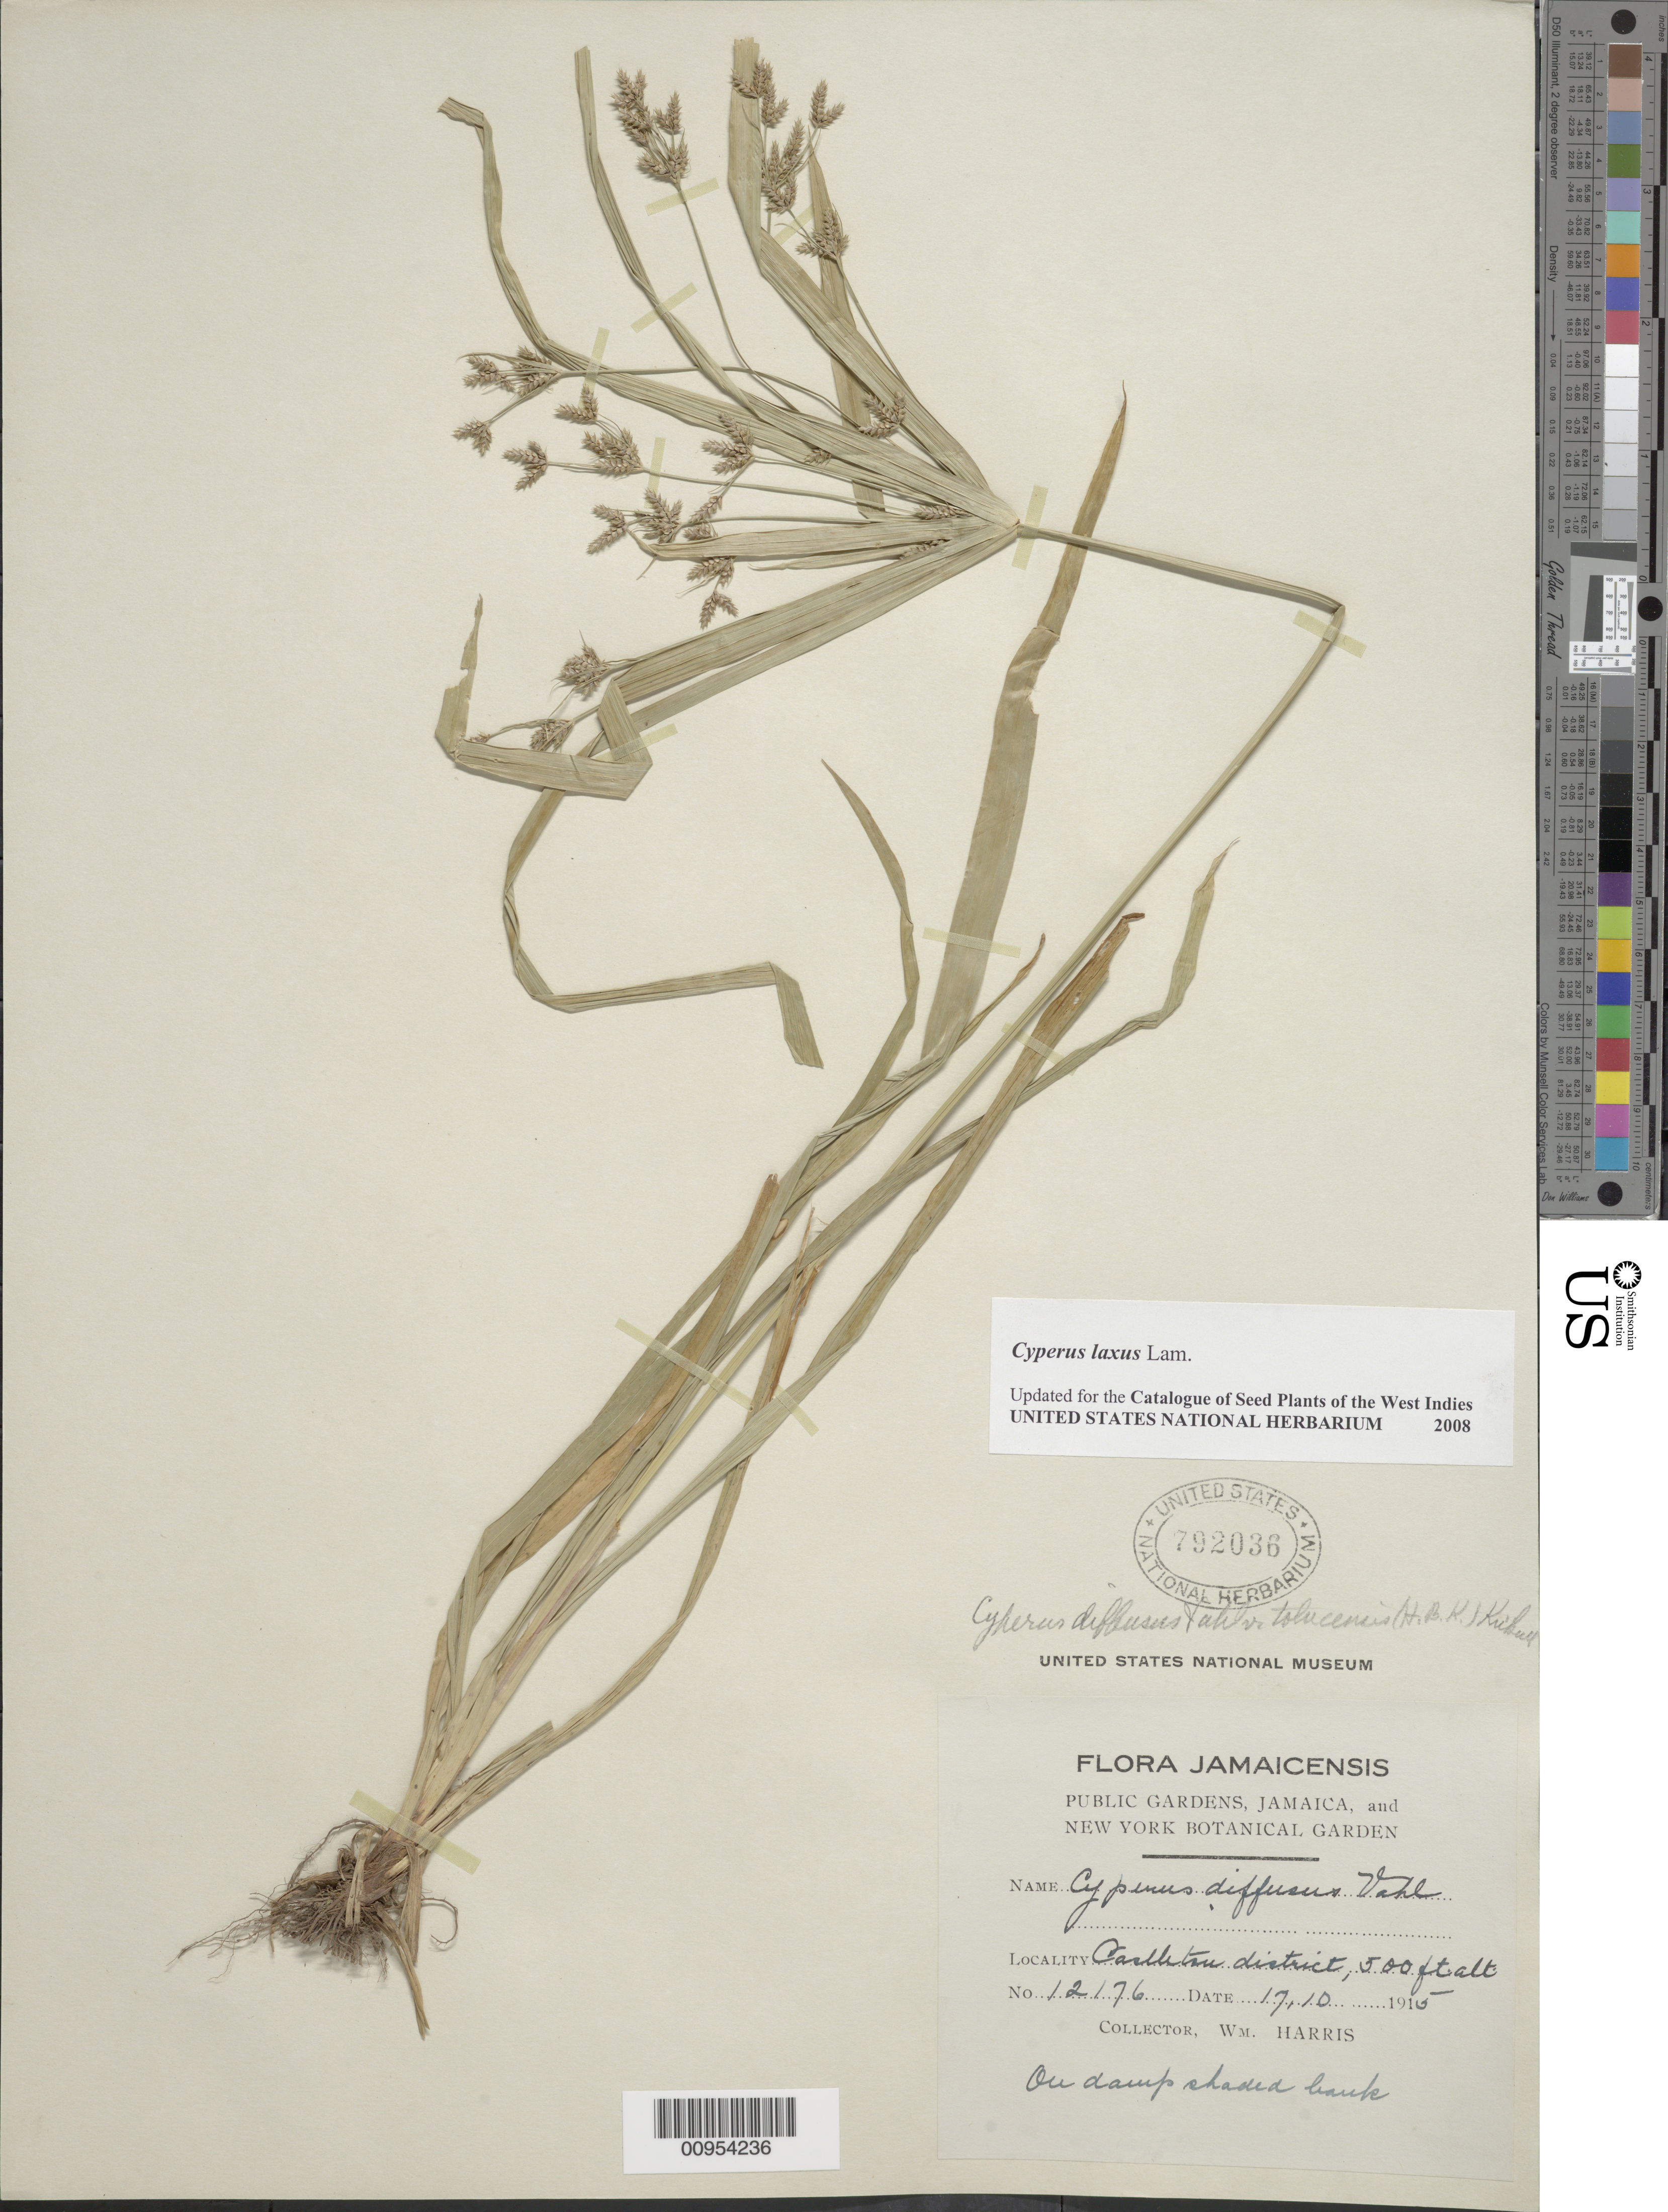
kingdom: Plantae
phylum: Tracheophyta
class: Liliopsida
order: Poales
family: Cyperaceae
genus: Cyperus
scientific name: Cyperus laxus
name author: Lam.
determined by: Strong, M. T., (US), Smithsonian Institution - National Museum of Natural History (UNITED STATES)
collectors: W. H. Harris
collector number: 12176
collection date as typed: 17 Oct 1915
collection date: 1915-10-17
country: Jamaica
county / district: Castleton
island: Jamaica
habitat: On damp shaded bank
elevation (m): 152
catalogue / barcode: US 792036